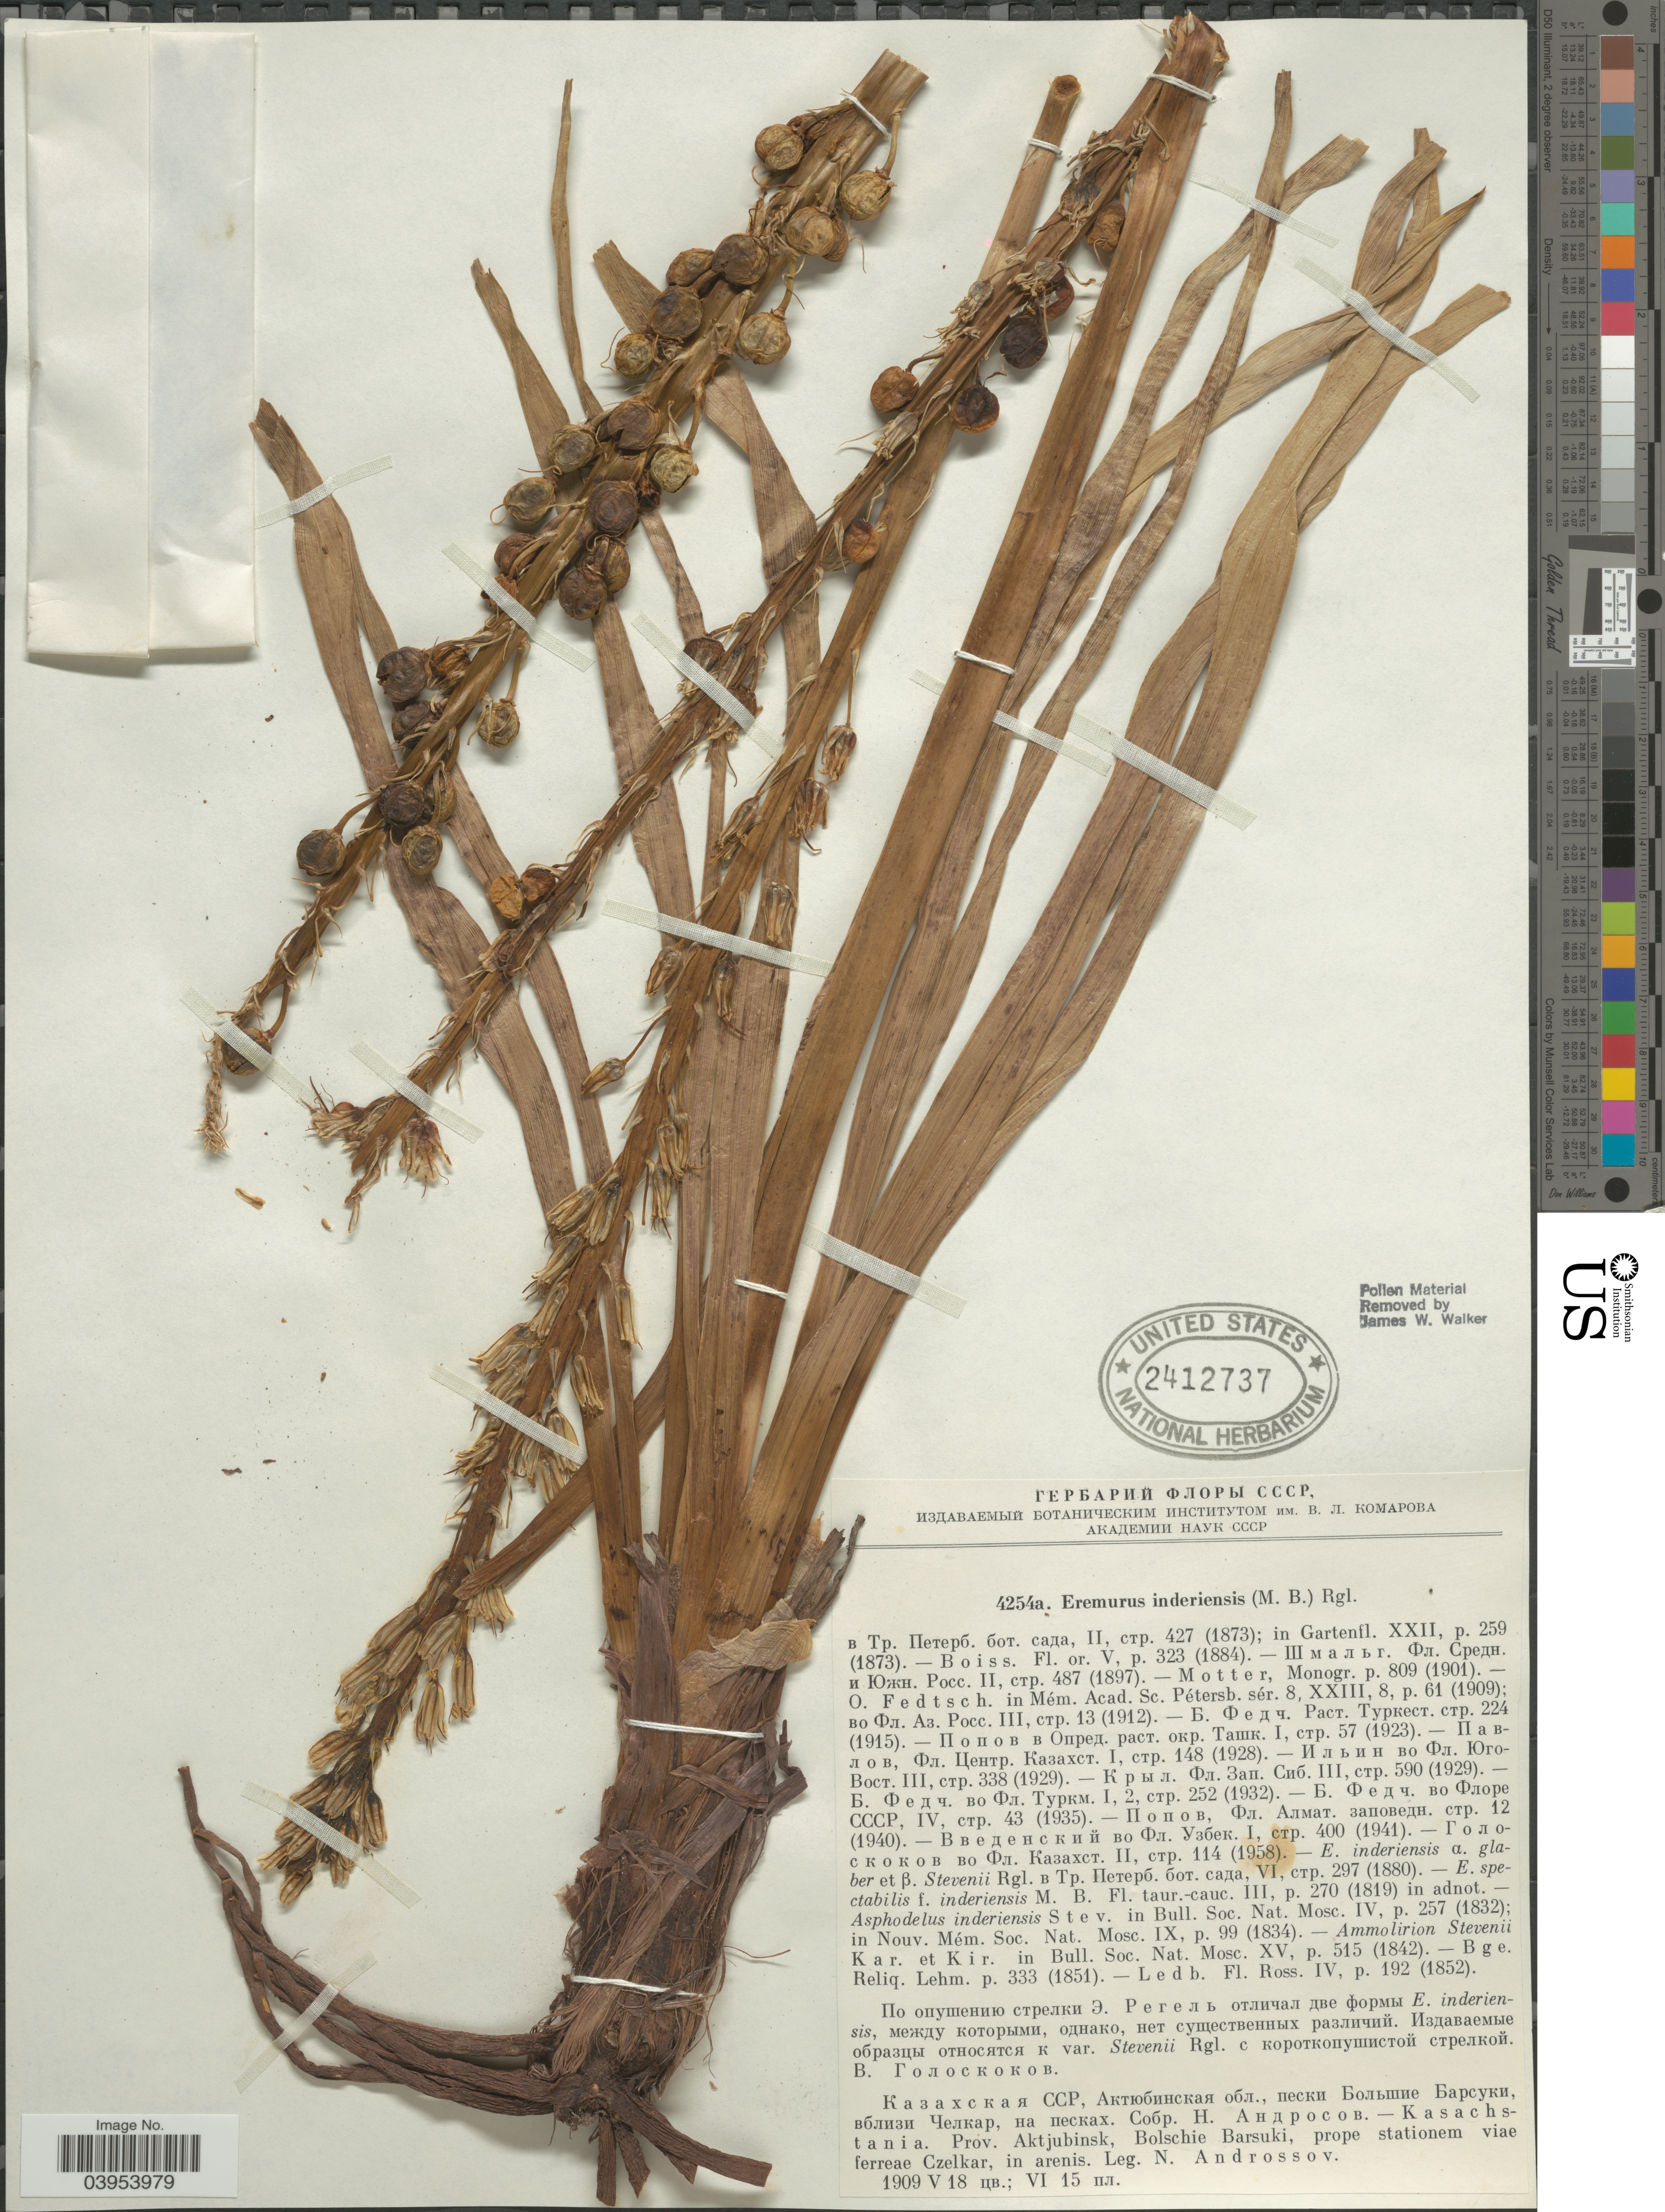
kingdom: Plantae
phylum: Tracheophyta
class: Liliopsida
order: Asparagales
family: Asphodelaceae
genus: Eremurus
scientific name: Eremurus inderiensis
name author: (M. Bieb.) Regel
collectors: N. Androssov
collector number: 4254a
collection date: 1909-05-18/1909-06-15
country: Kazakhstan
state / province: Aqtobe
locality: Kasachstania. Prov. Aktjubinsk, Bolschie Barsuki, prope stationem viae ferreae Czelkar.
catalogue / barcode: US 2412737